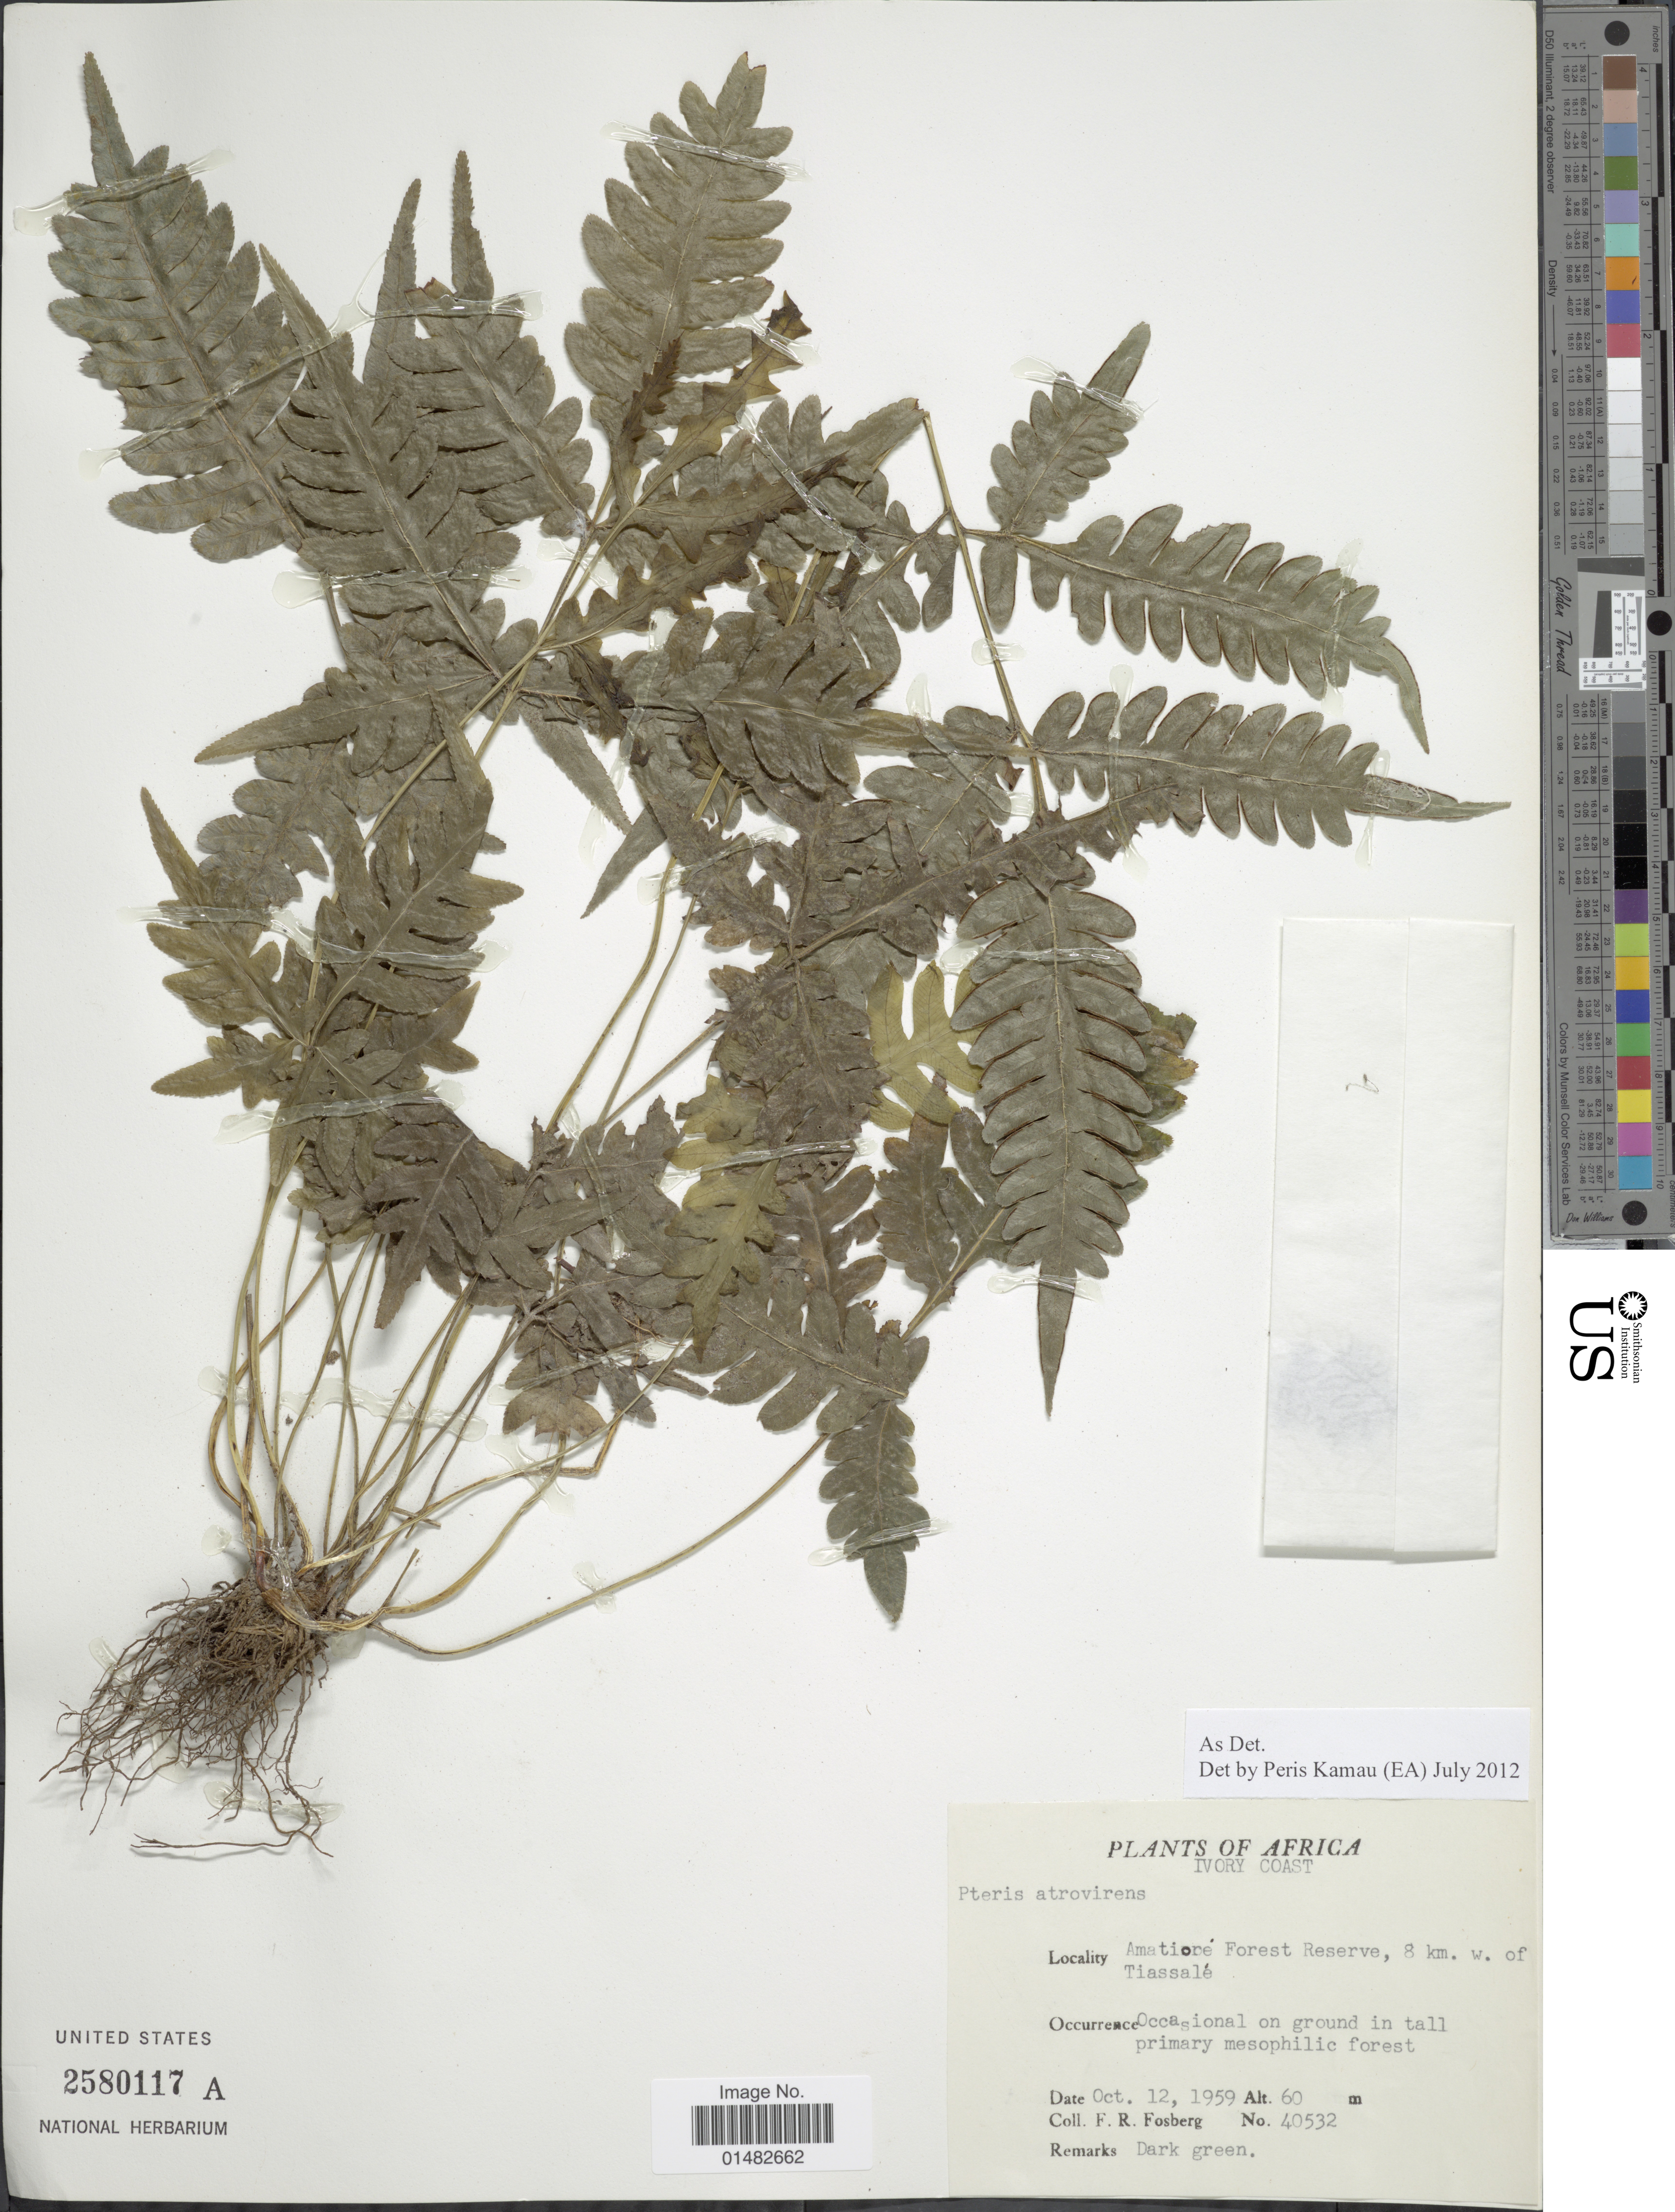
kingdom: Plantae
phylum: Tracheophyta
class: Polypodiopsida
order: Polypodiales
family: Pteridaceae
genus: Pteris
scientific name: Pteris atrovirens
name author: Willd.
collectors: F. R. Fosberg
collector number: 40532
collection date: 1959-10-12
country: Ivory Coast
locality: Amatioré Forest Reserve, 8 km. w. of Tiassalé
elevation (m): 60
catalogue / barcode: US 2580117A